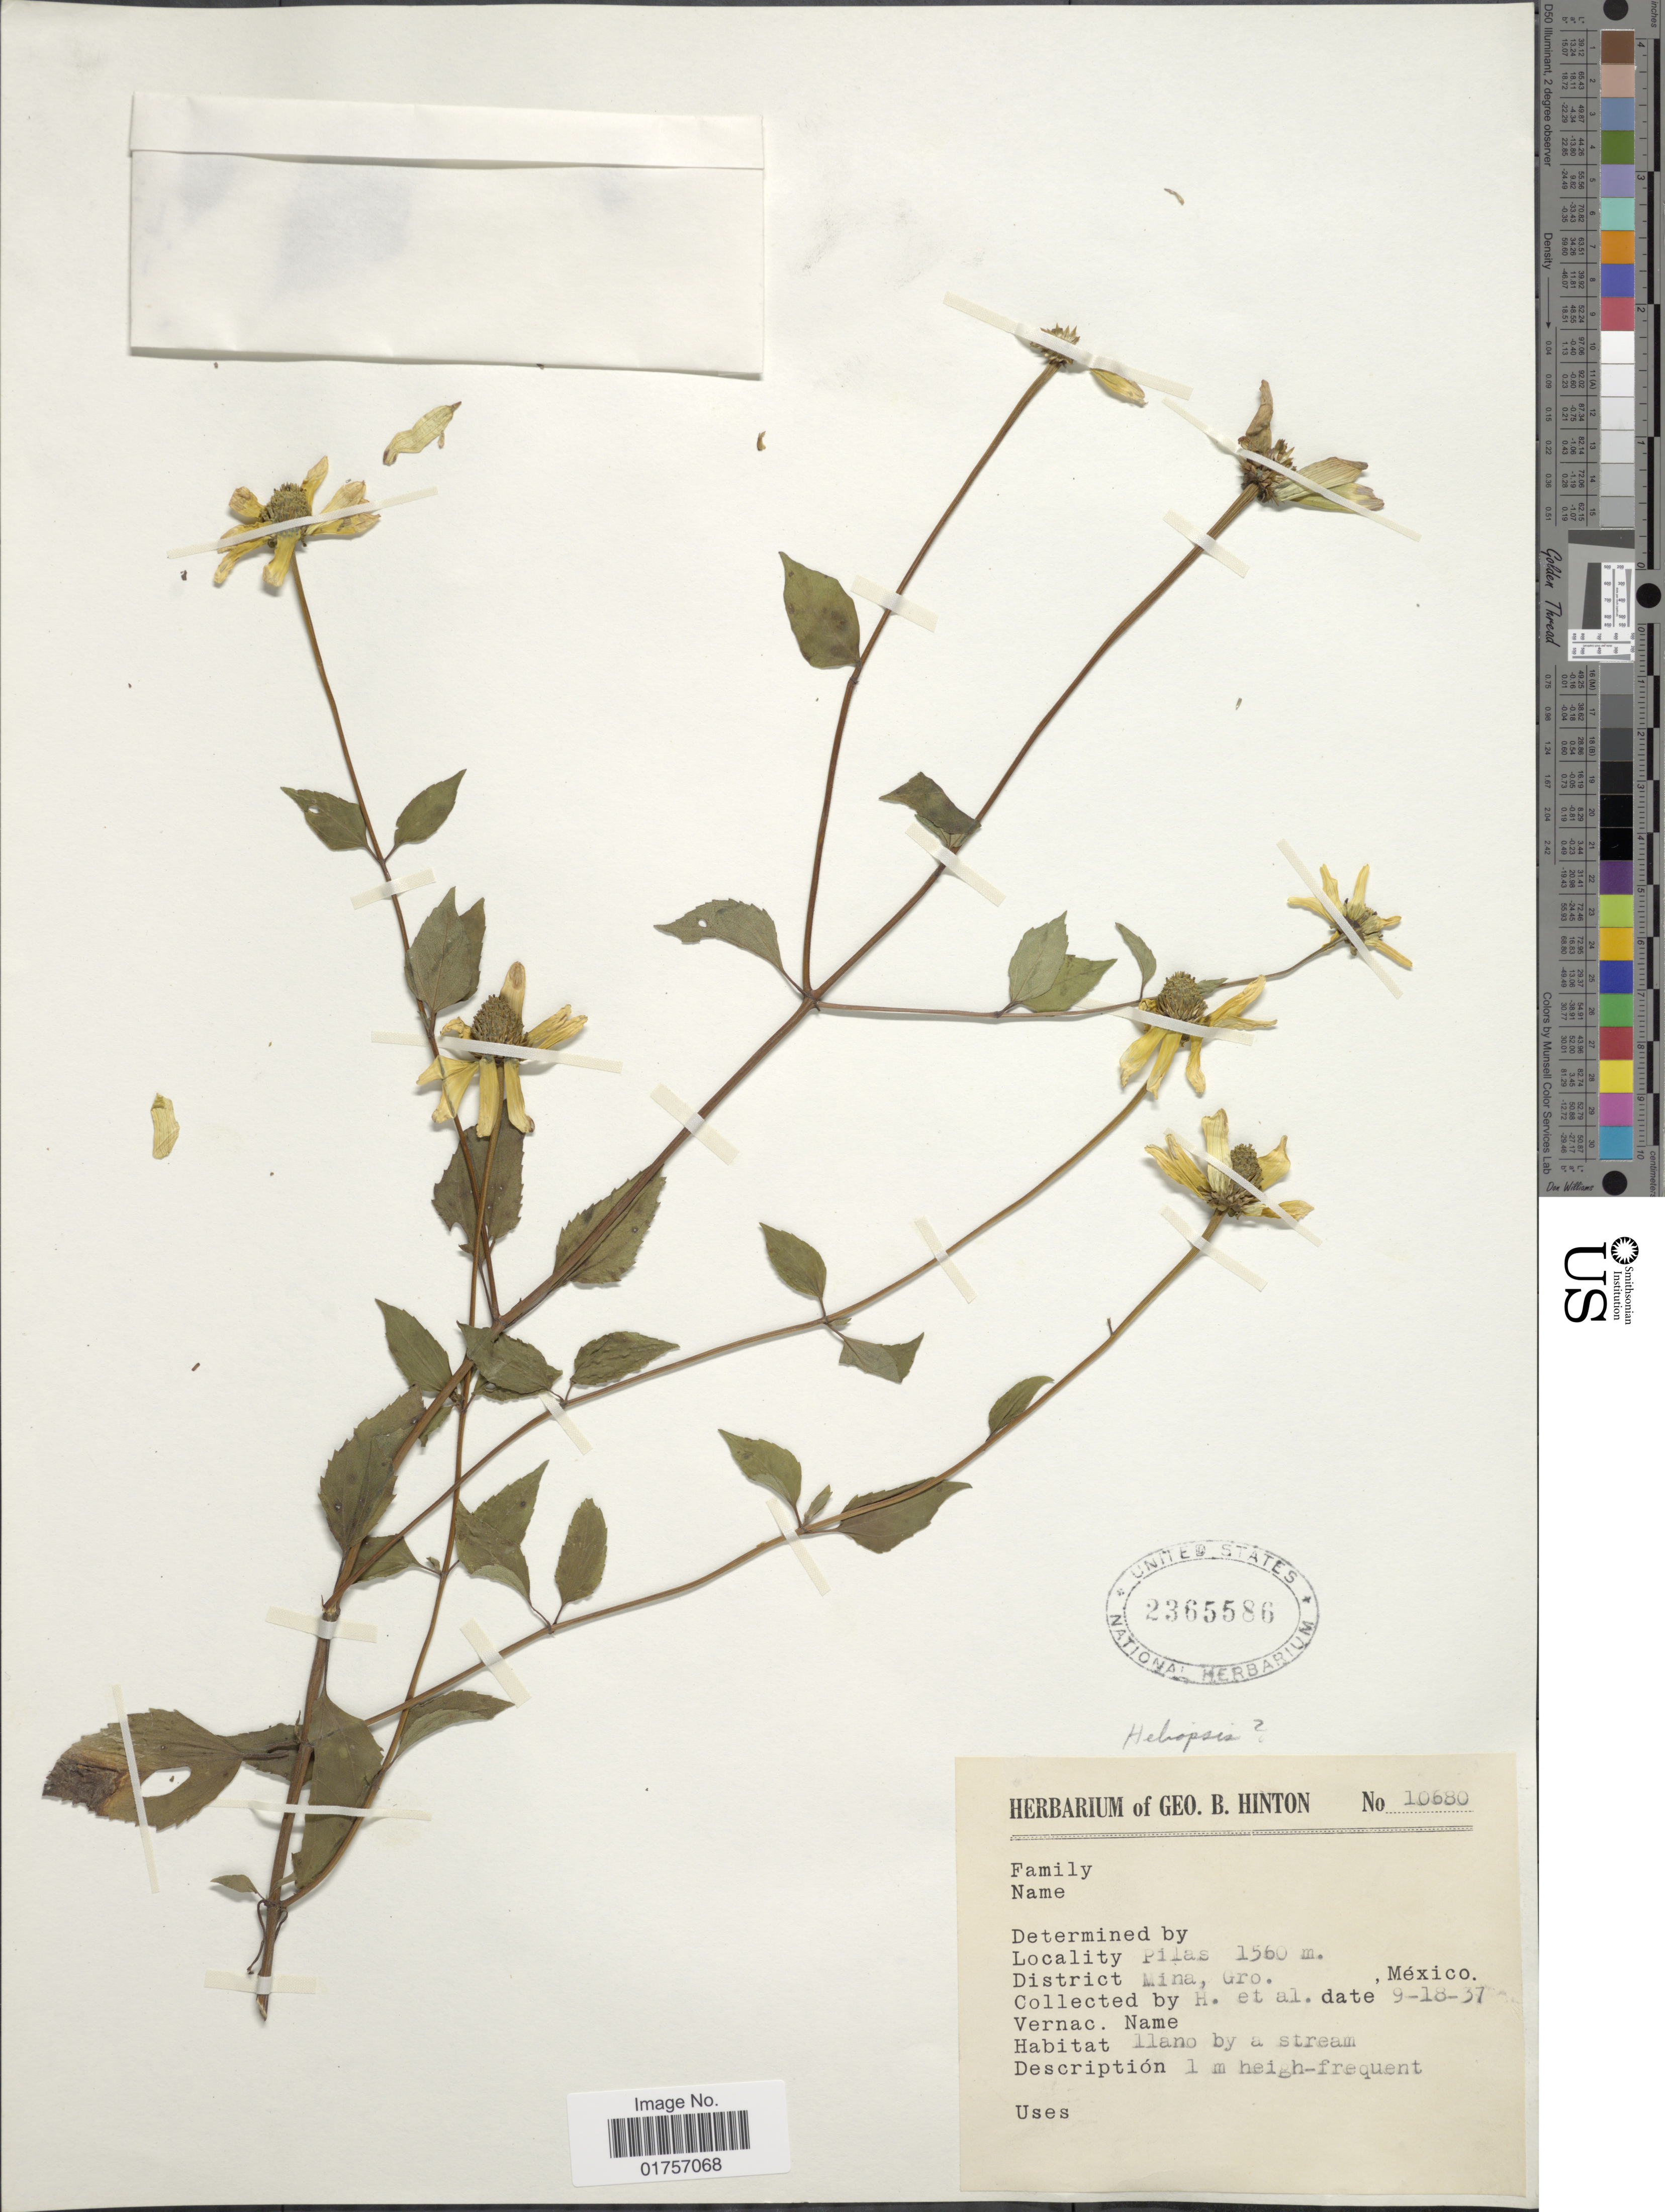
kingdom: Plantae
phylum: Tracheophyta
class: Magnoliopsida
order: Asterales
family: Asteraceae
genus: Heliopsis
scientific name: Heliopsis sp.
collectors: G. B. Hinton & et al.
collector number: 10680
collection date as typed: Transcribed d/m/y: 18/9/37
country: Mexico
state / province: Guerrero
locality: Pilas. District Mina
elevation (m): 1560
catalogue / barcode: US 2365586